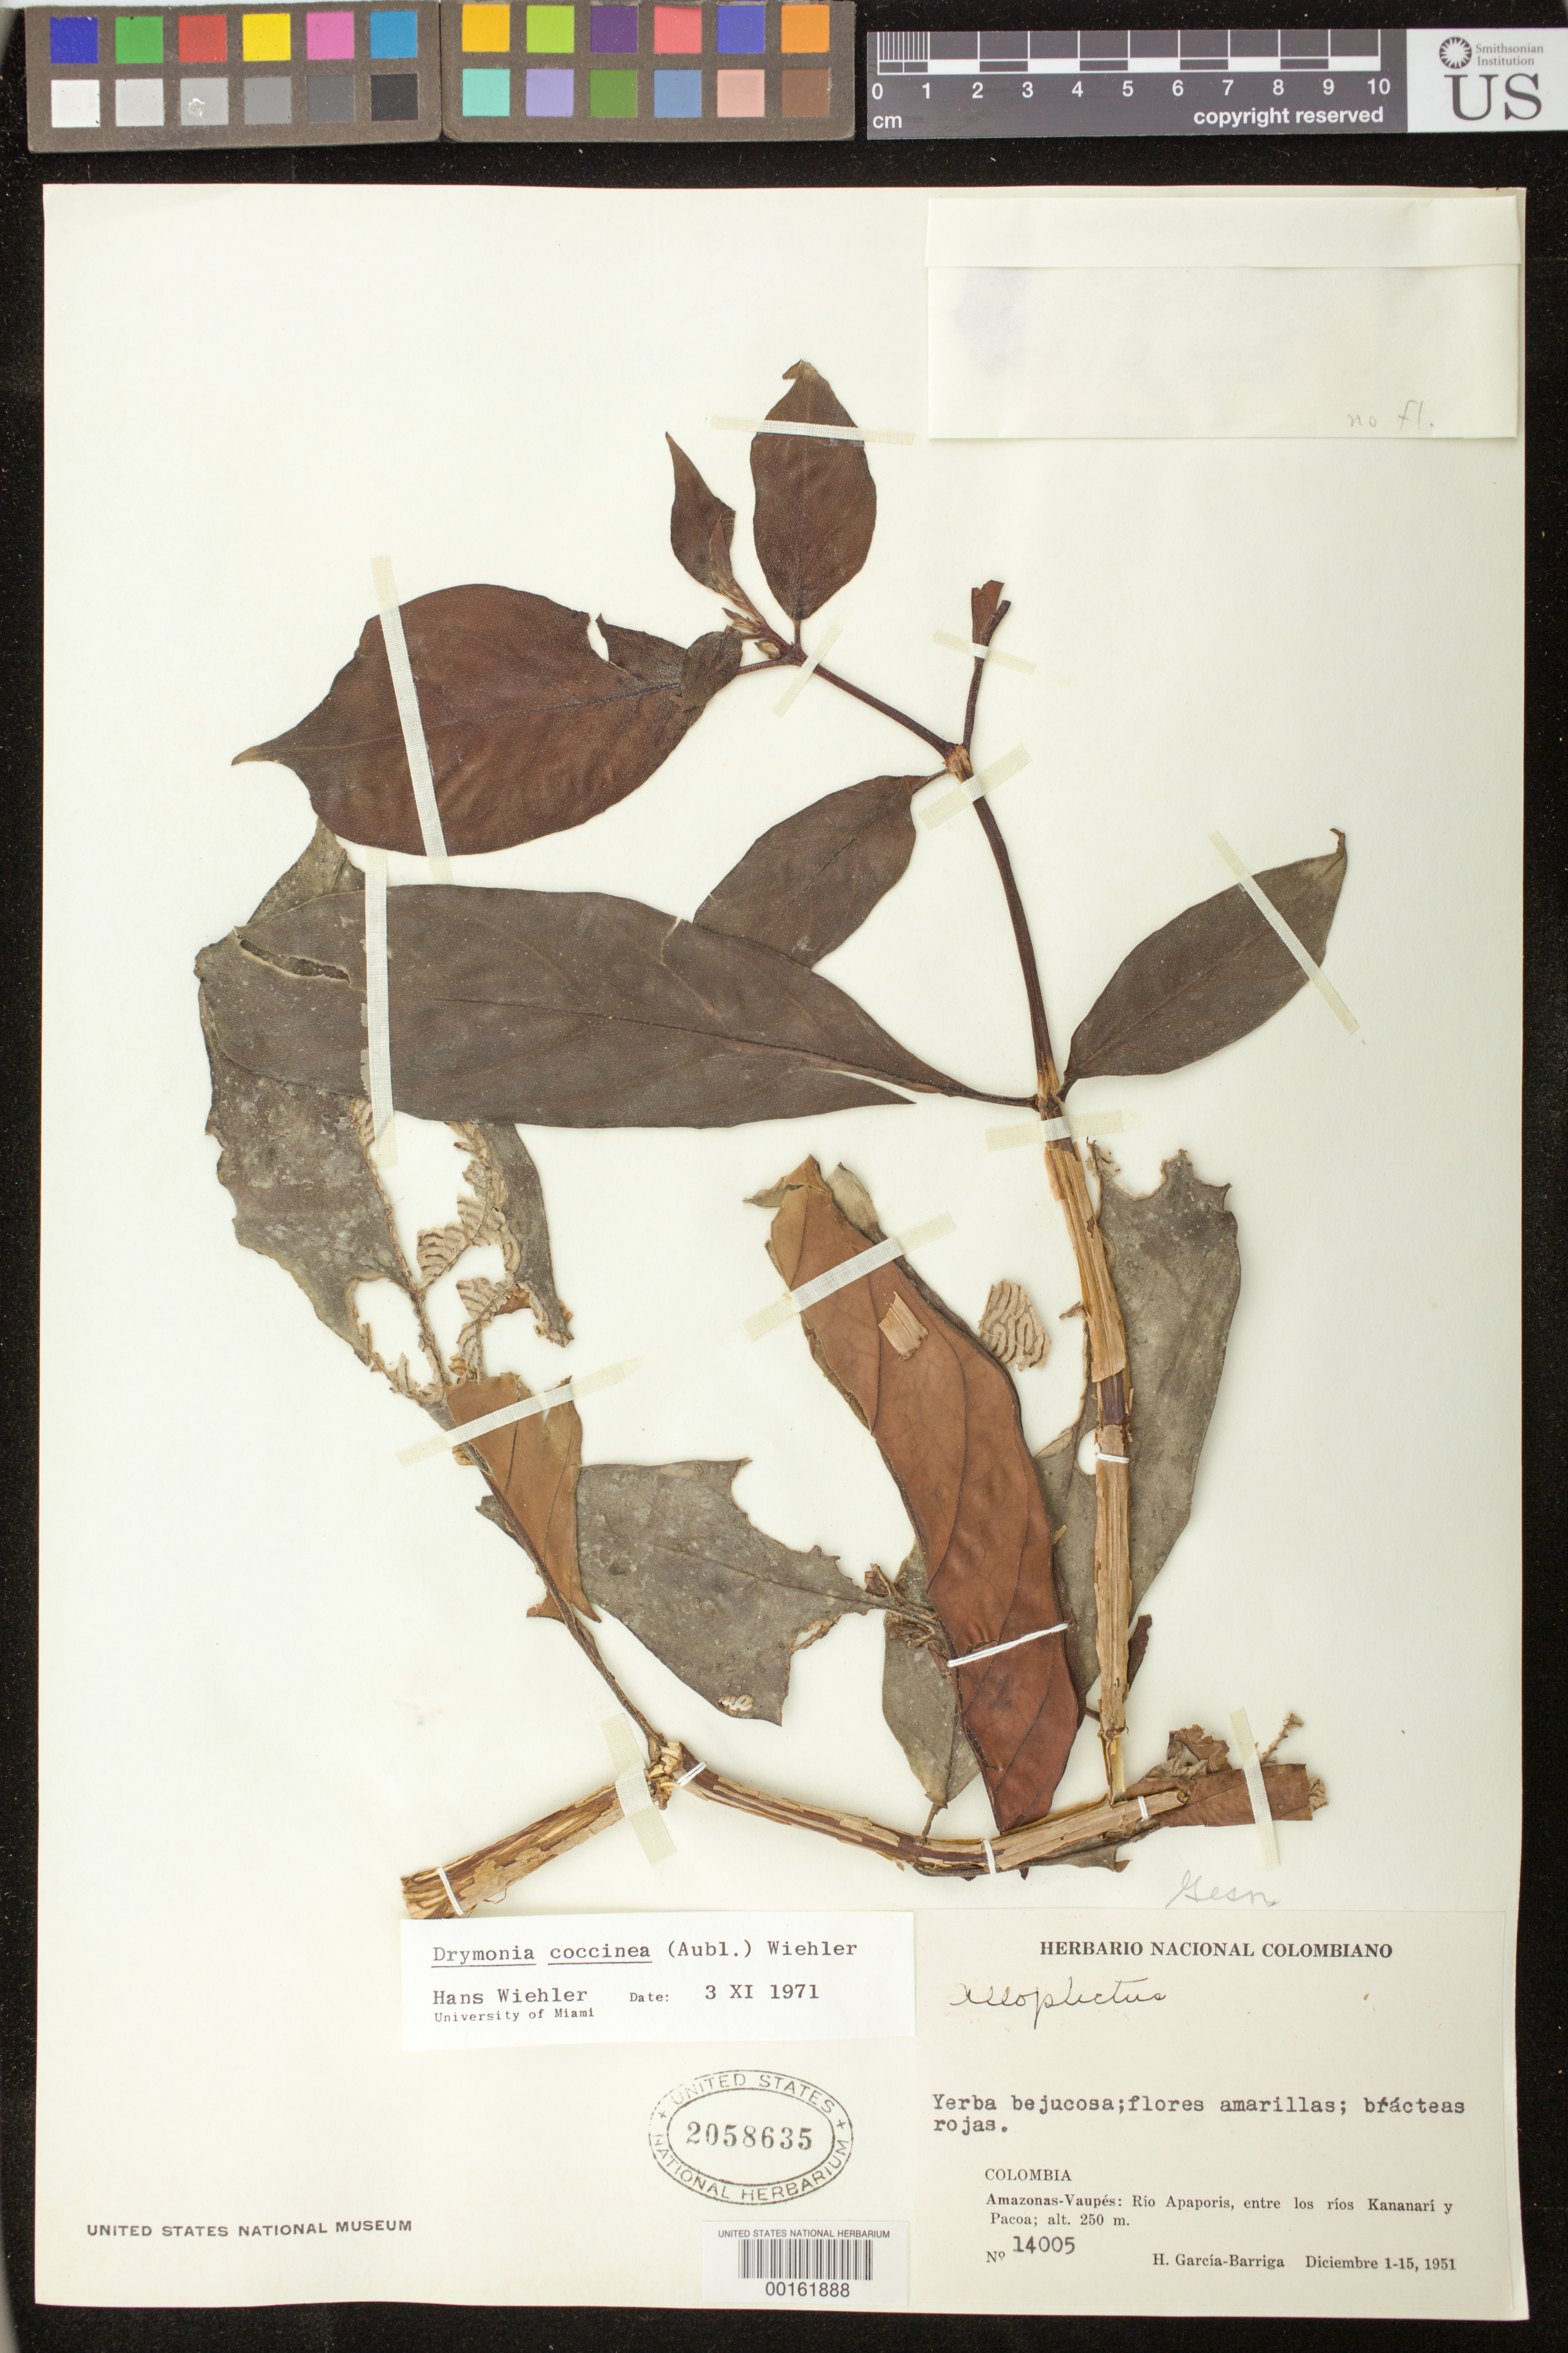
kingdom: Plantae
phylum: Tracheophyta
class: Magnoliopsida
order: Lamiales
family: Gesneriaceae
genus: Drymonia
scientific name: Drymonia coccinea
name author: (Aubl.) Wiehler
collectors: H. García Barriga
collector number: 14005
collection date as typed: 1-15 Dec 1951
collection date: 1951-12-01/1951-12-15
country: Colombia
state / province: Amazônas / Vaupés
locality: Rio Apaporis, between the Kananari and Pacoa rivers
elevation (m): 250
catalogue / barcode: US 2058635